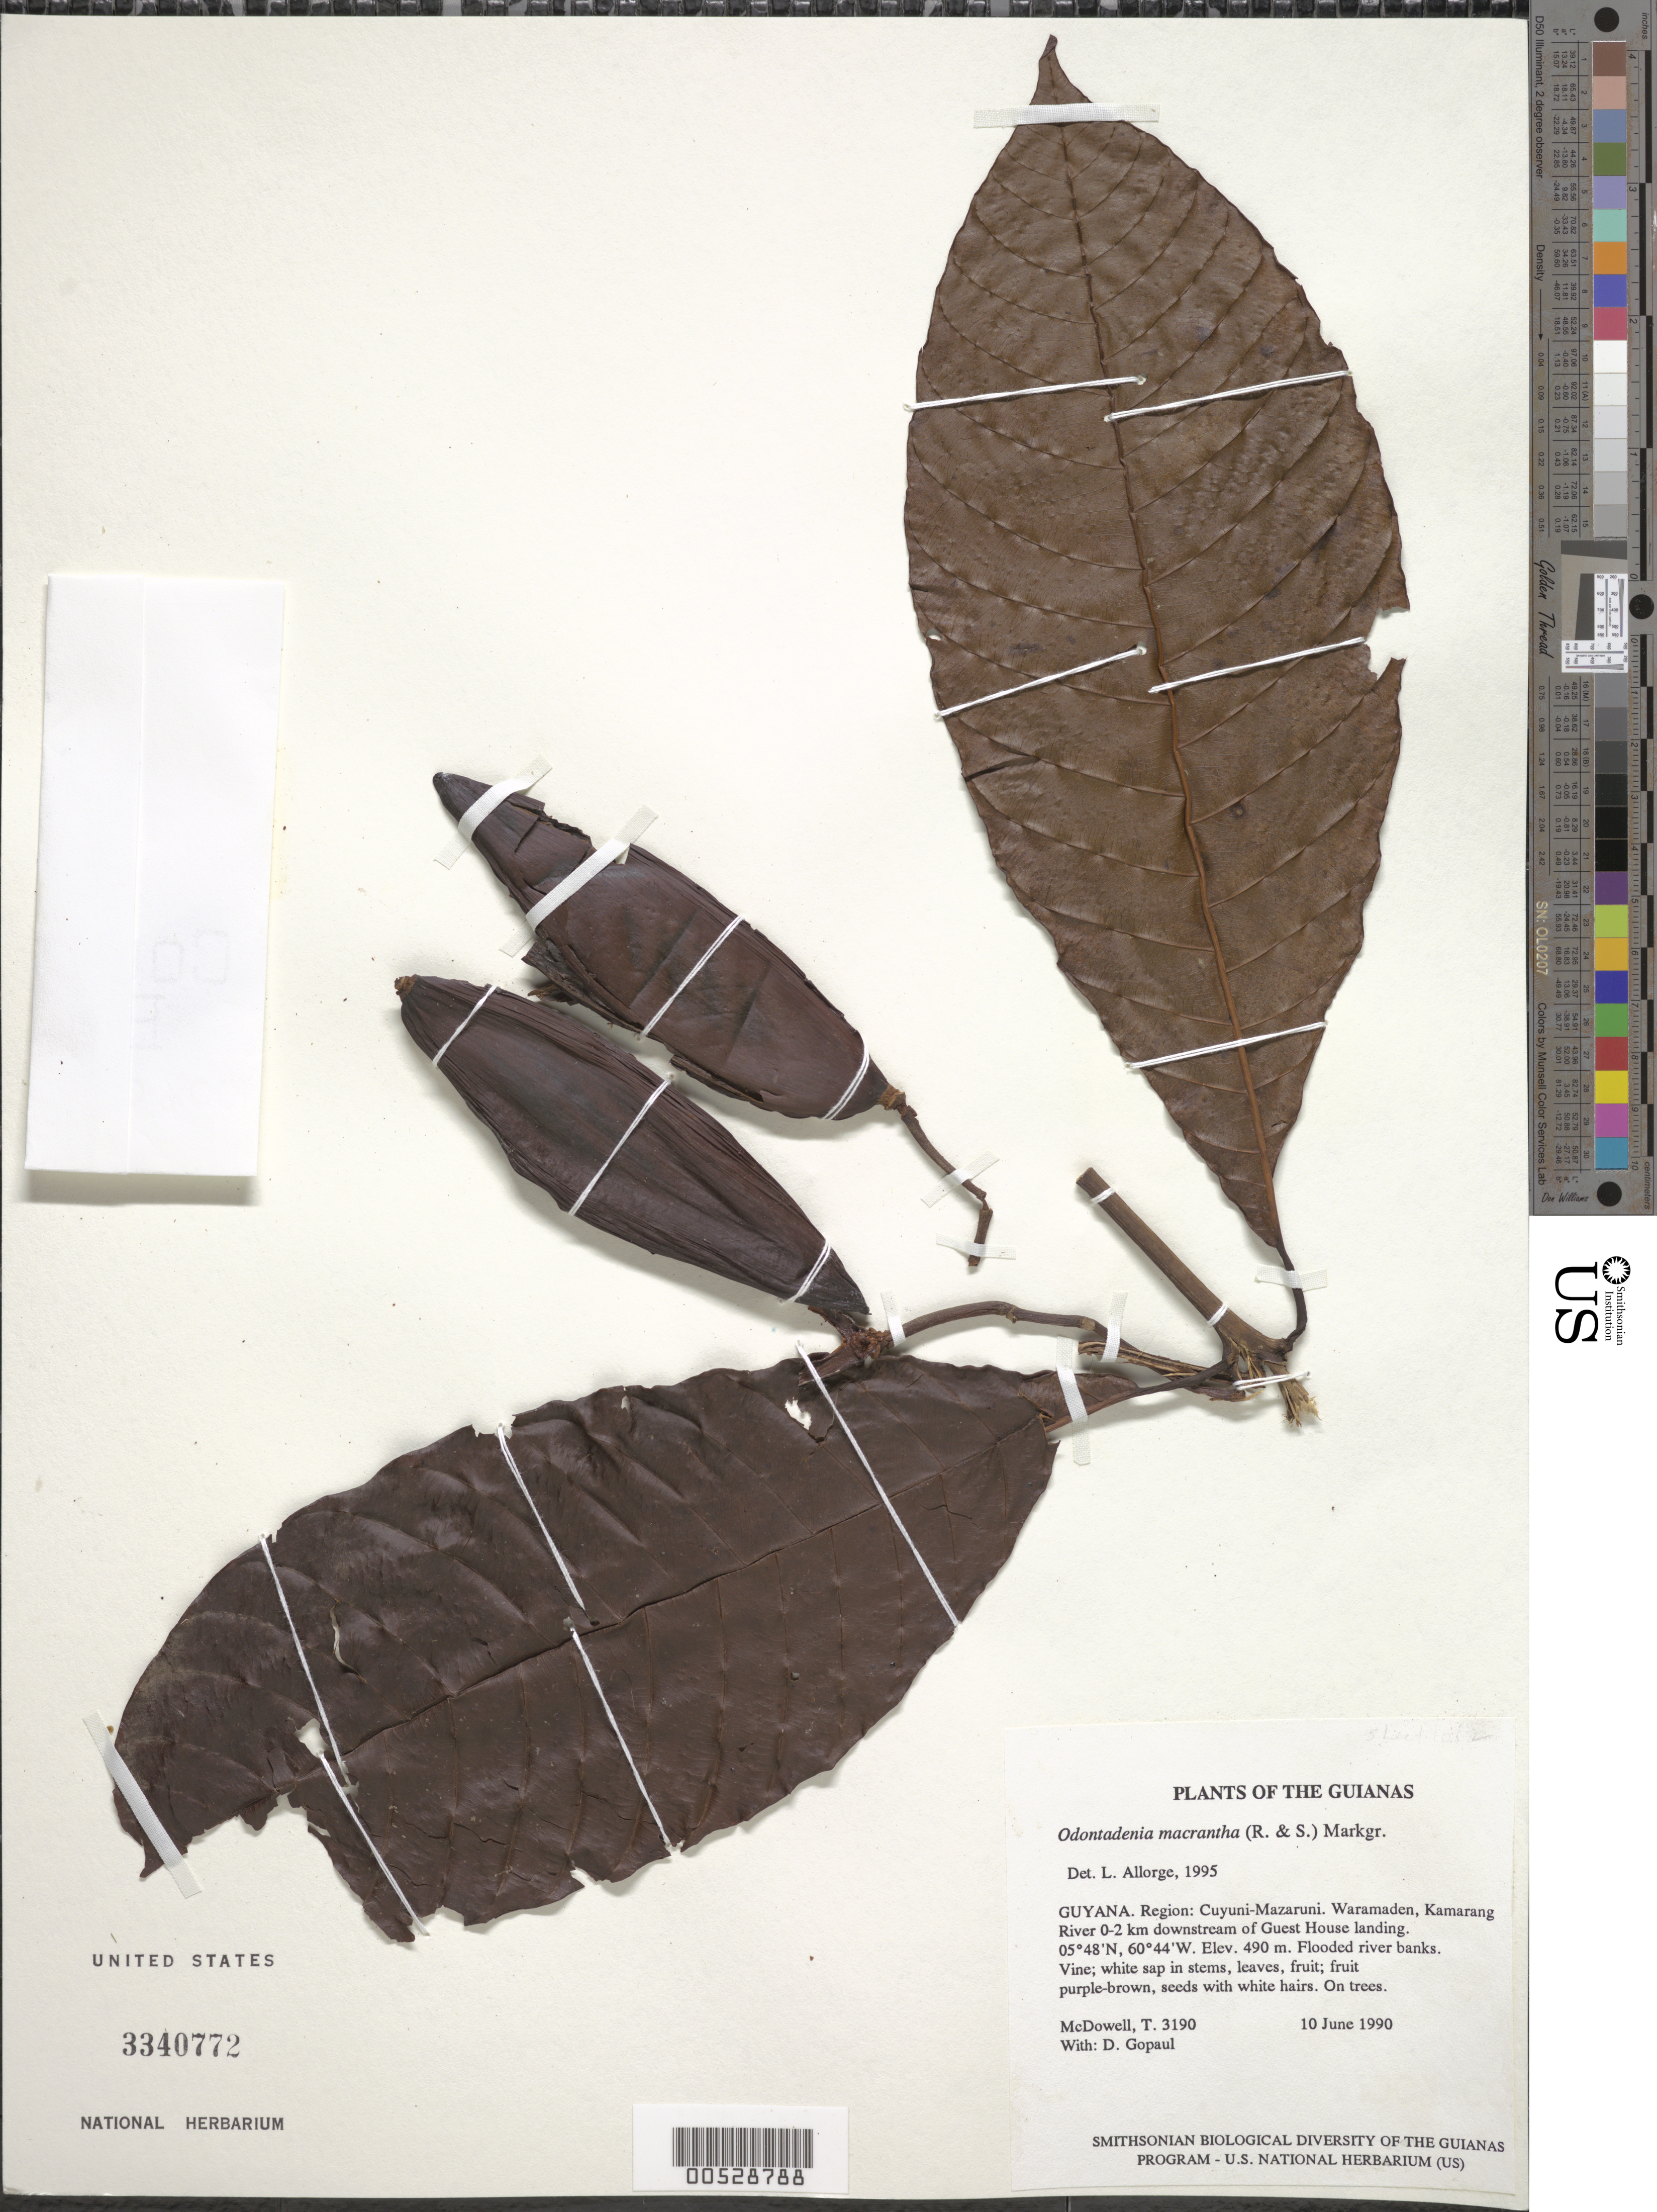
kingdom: Plantae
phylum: Tracheophyta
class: Magnoliopsida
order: Gentianales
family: Apocynaceae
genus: Odontadenia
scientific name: Odontadenia macrantha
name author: (Roem. & Schult.) Markgr.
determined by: Allorge, L.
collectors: T. McDowell & D. Gopaul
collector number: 3190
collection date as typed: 10 June 1990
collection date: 1990-06-10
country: Guyana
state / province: Cuyuni-Mazaruni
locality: Waramaden, Kamarang River 0-2 km downstream of Guest House landing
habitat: Flooded river banks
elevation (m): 490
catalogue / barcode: US 3340772